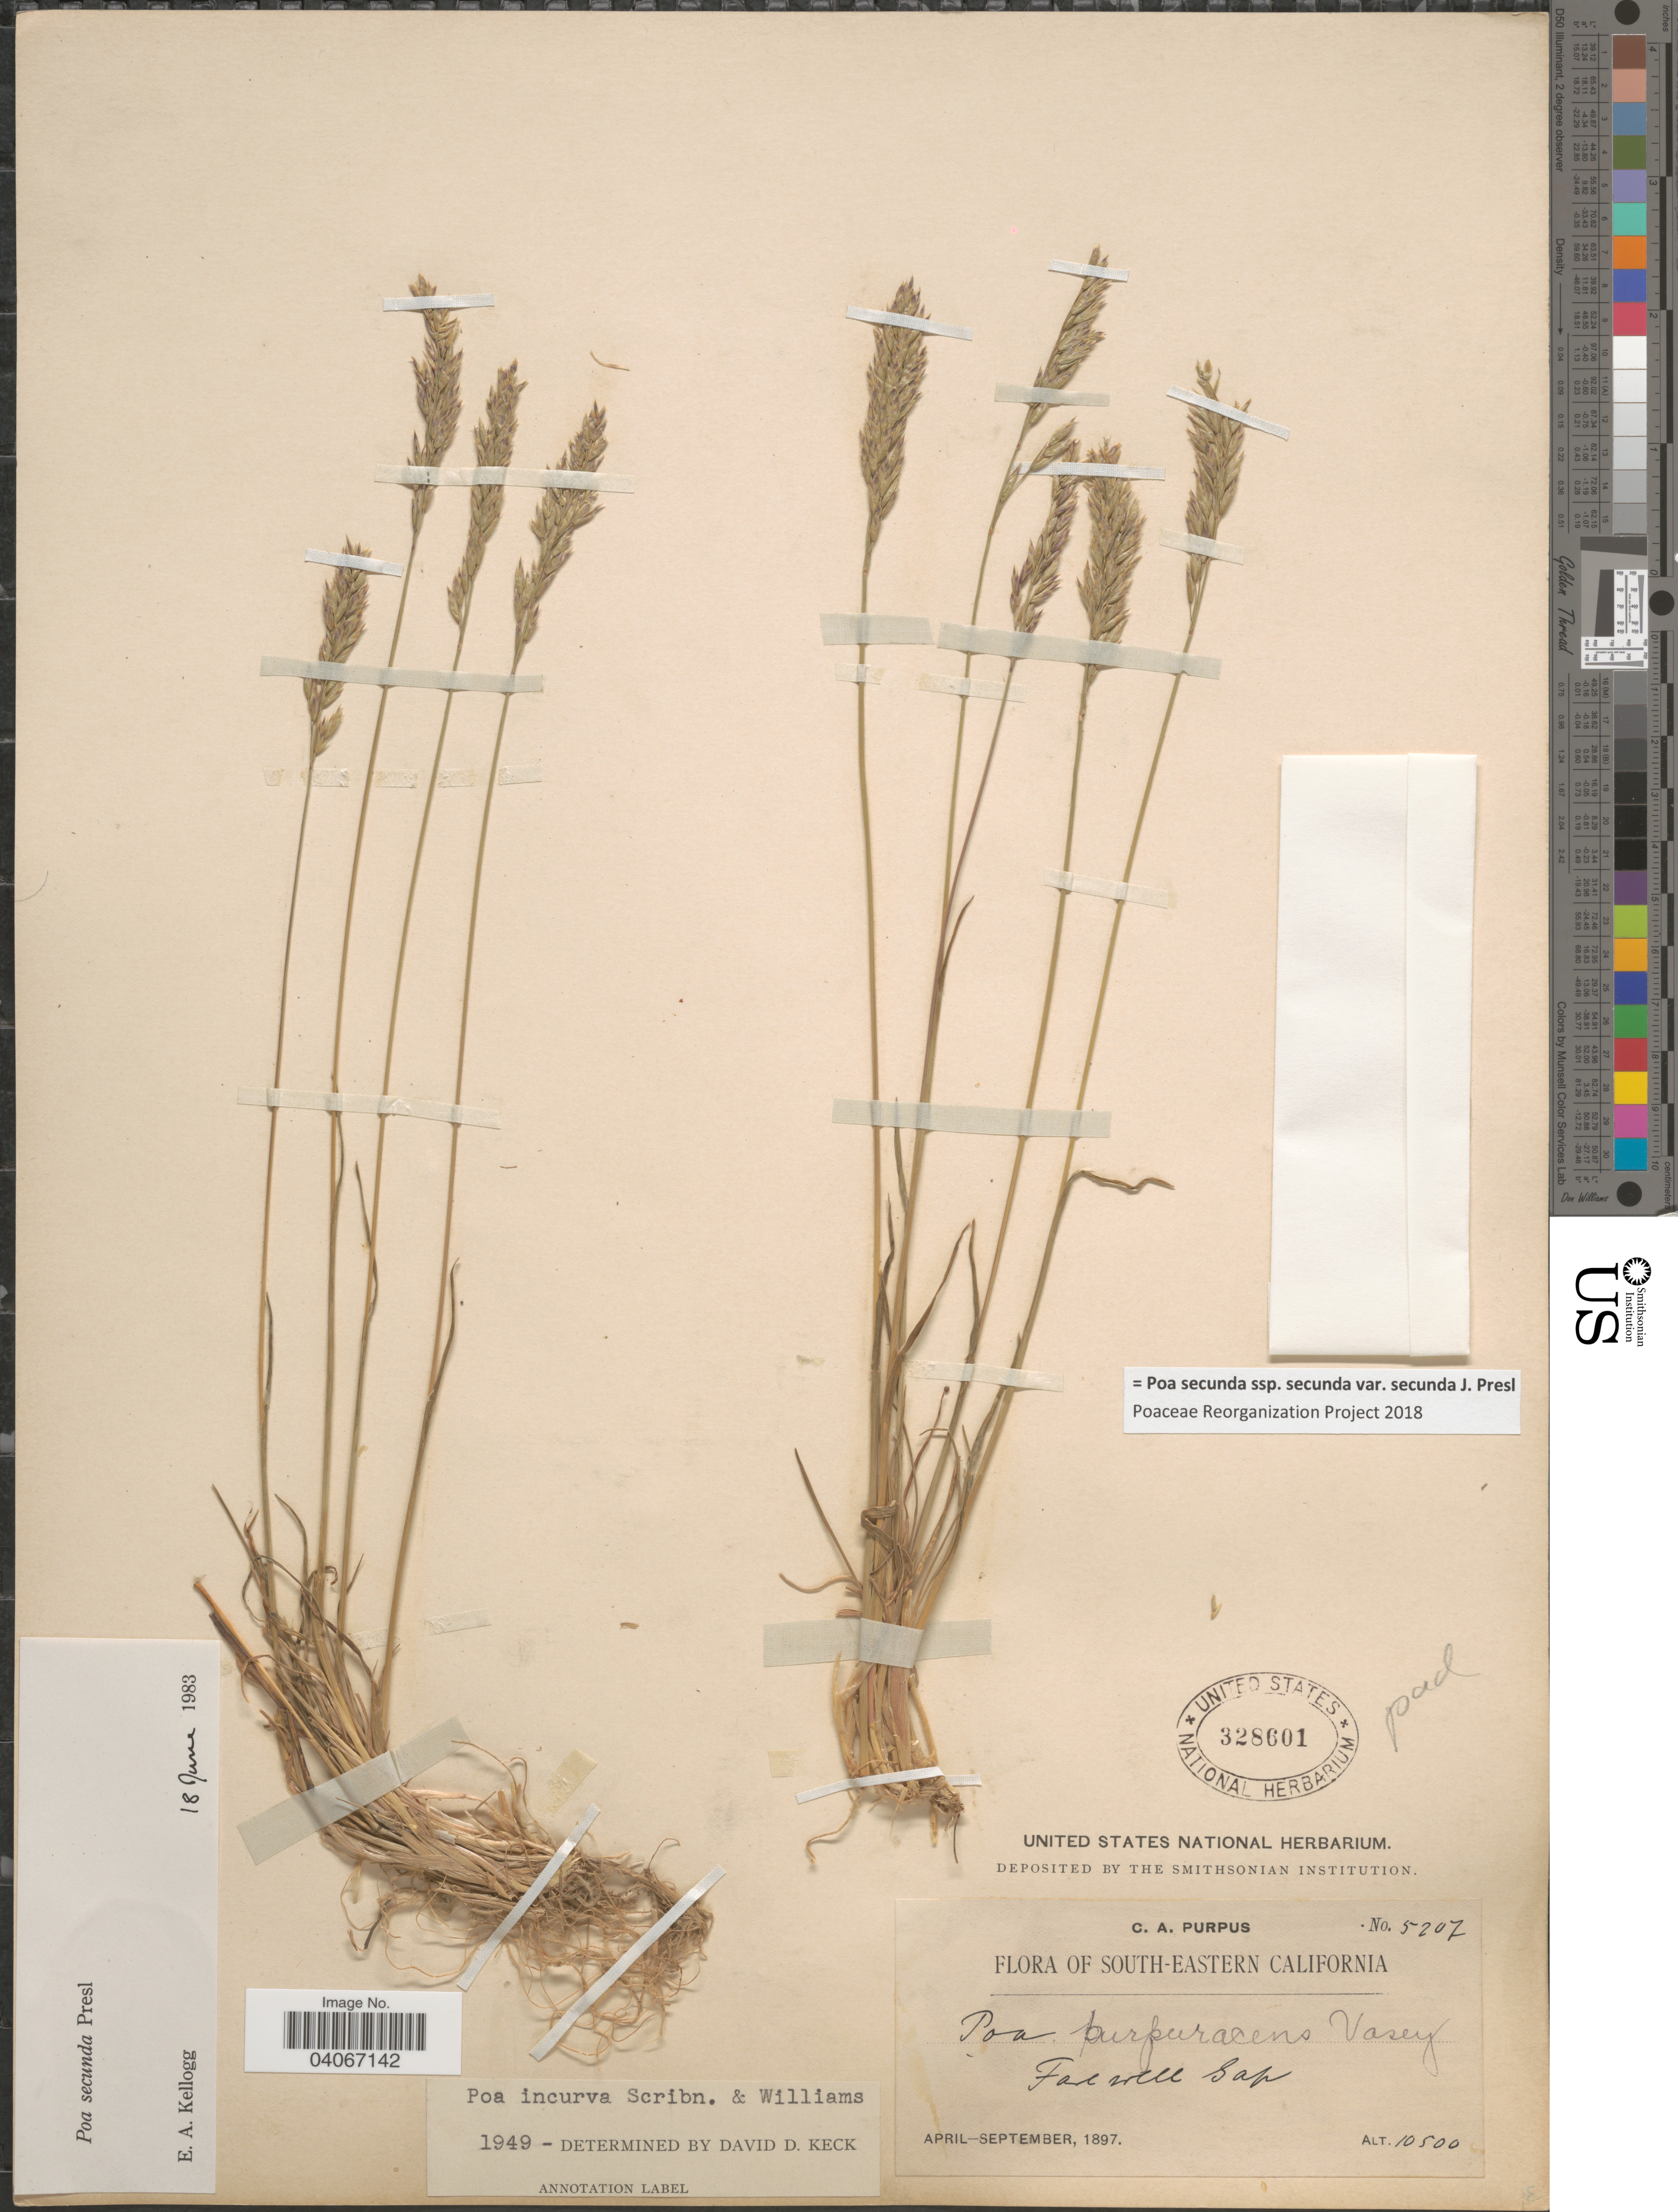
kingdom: Plantae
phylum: Tracheophyta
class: Liliopsida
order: Poales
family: Poaceae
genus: Poa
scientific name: Poa secunda subsp. secunda var. secunda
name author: J. Presl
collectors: C. A. Purpus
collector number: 5207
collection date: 1897-04/1897-09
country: United States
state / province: California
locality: South-Eastern California. Farewell Gap.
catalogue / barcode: US 328601